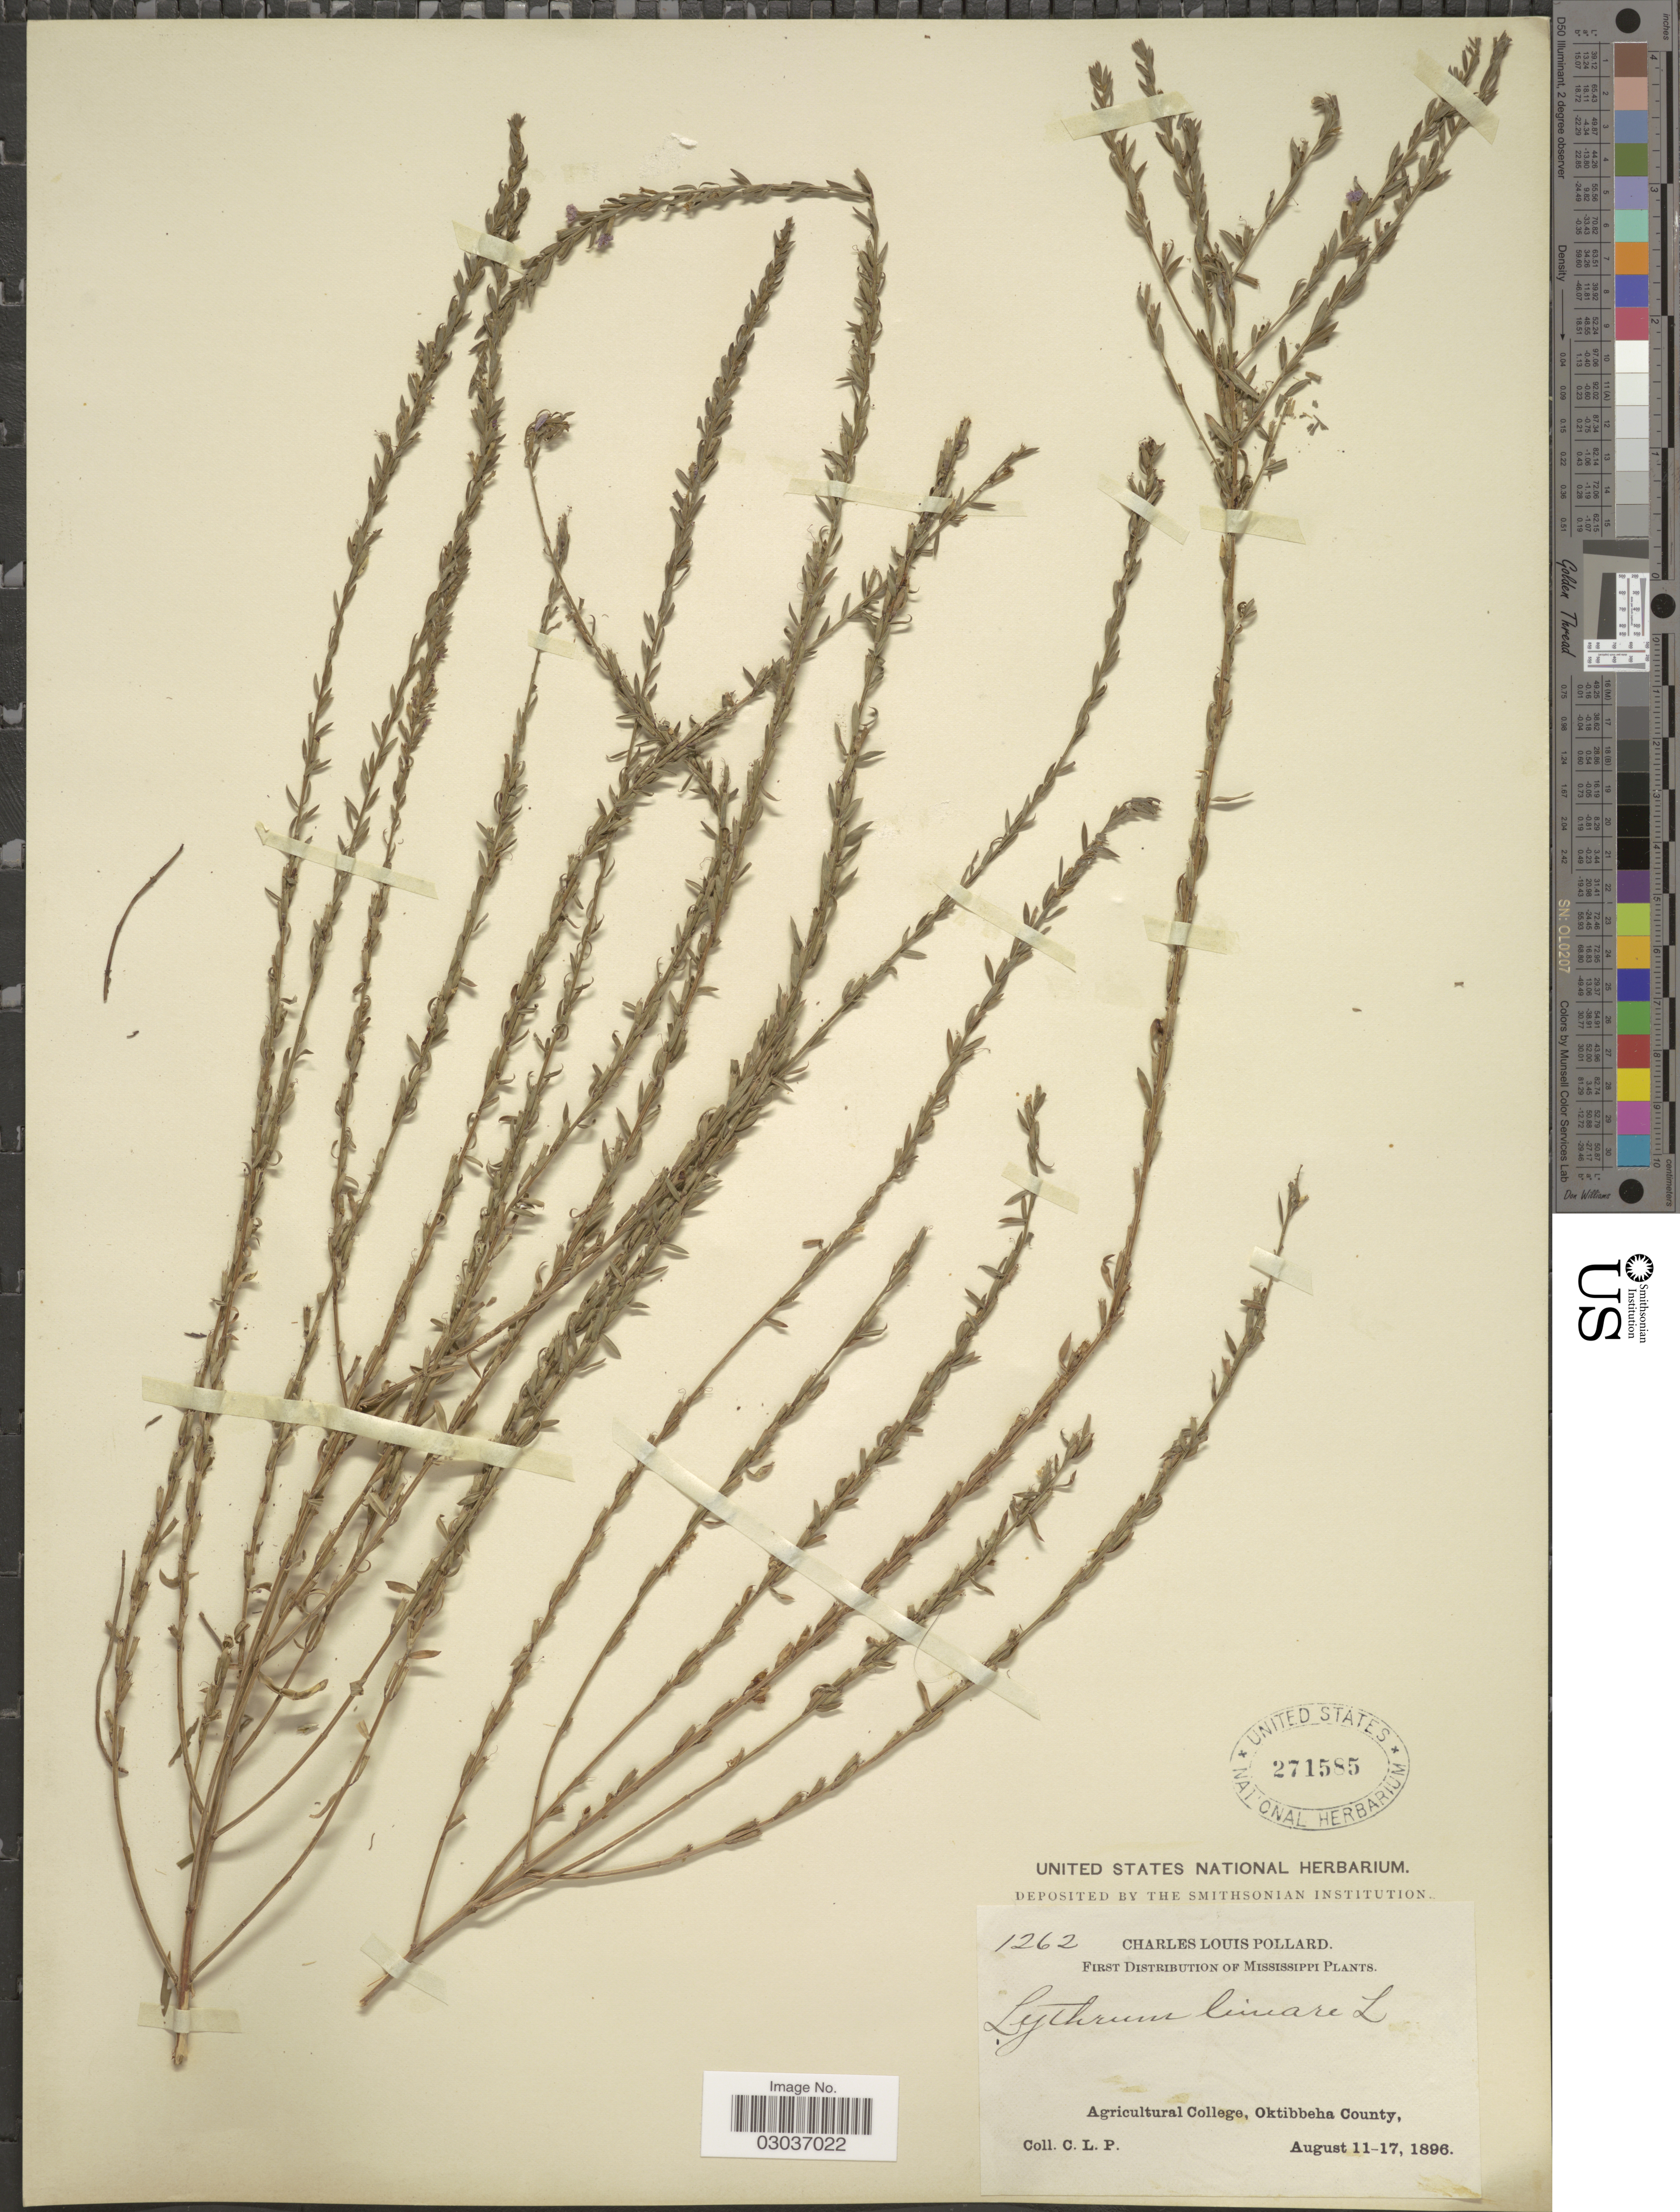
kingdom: Plantae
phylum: Tracheophyta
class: Magnoliopsida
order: Myrtales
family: Lythraceae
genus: Lythrum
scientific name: Lythrum lineare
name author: L.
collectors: C. L. Pollard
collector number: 1262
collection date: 1896-08-11/1896-08-17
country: United States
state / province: Mississippi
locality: Agricultural College, Oktibbeha County.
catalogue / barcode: US 271585